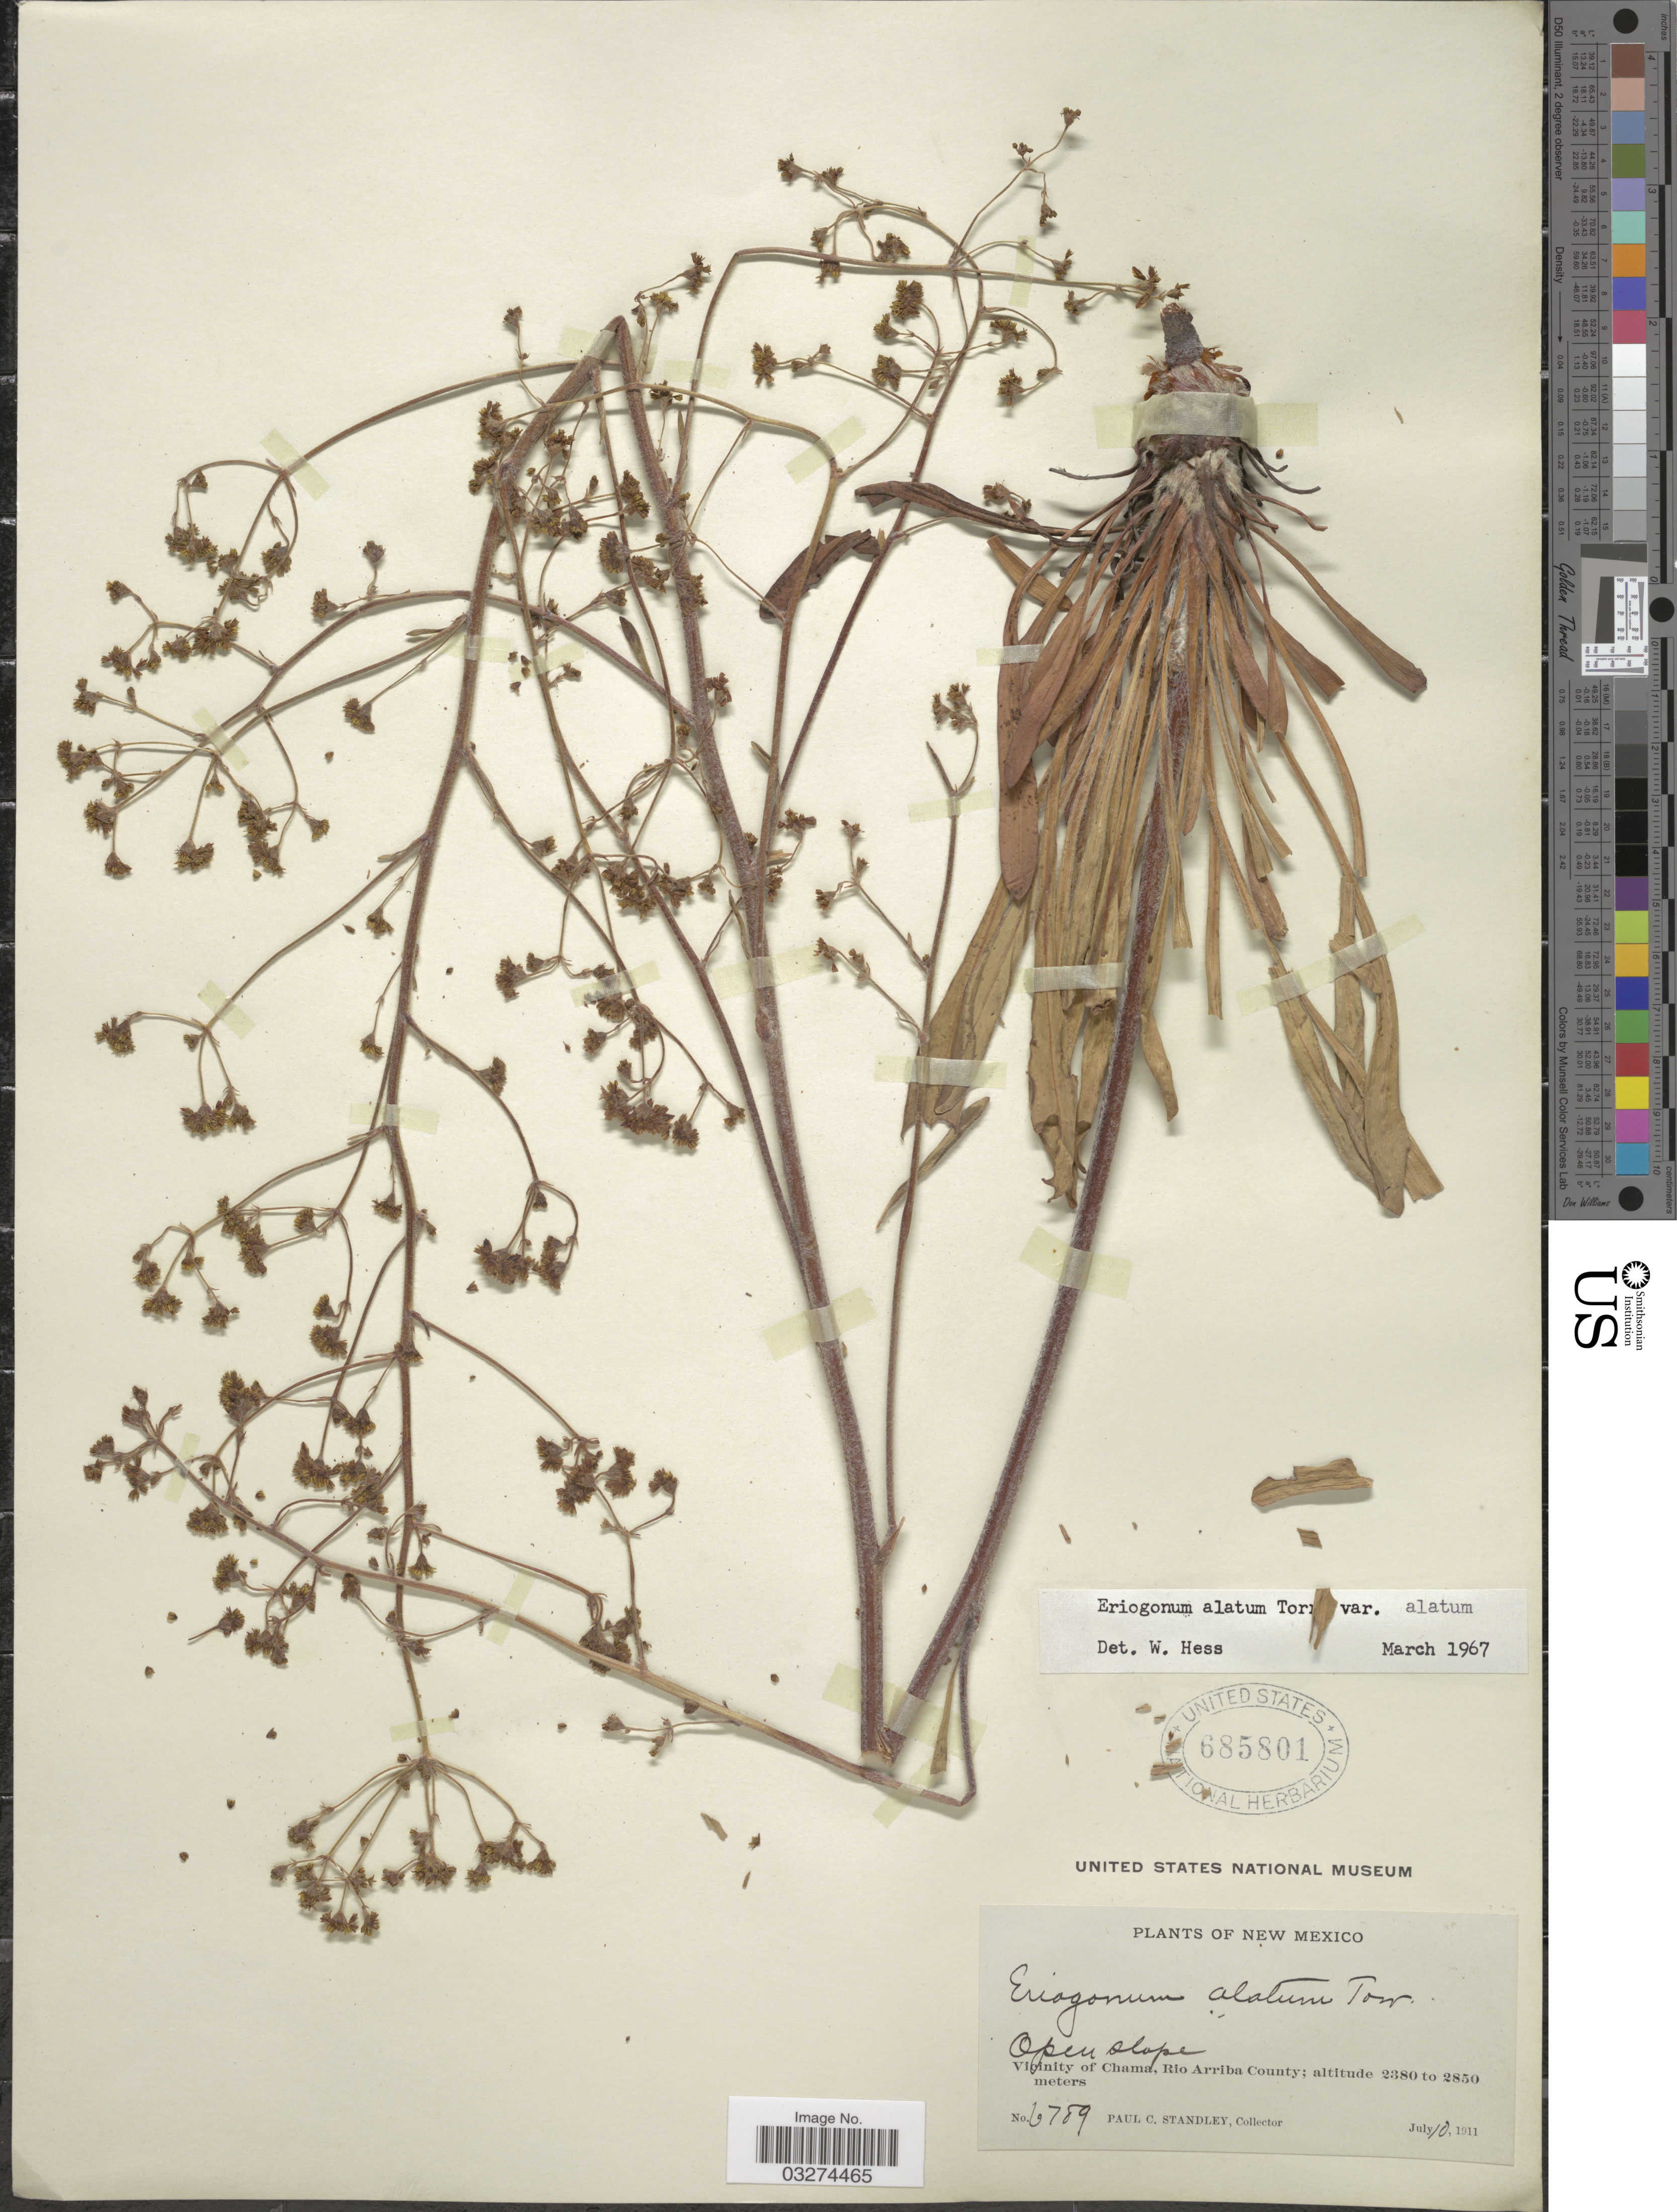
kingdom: Plantae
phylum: Tracheophyta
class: Magnoliopsida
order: Caryophyllales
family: Polygonaceae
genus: Eriogonum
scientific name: Eriogonum alatum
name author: Torr.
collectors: P. C. Standley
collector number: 6789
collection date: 1911-07-10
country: United States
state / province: New Mexico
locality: Vicinity of Chama, Rio Arriba County.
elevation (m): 2380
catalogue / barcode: US 685801